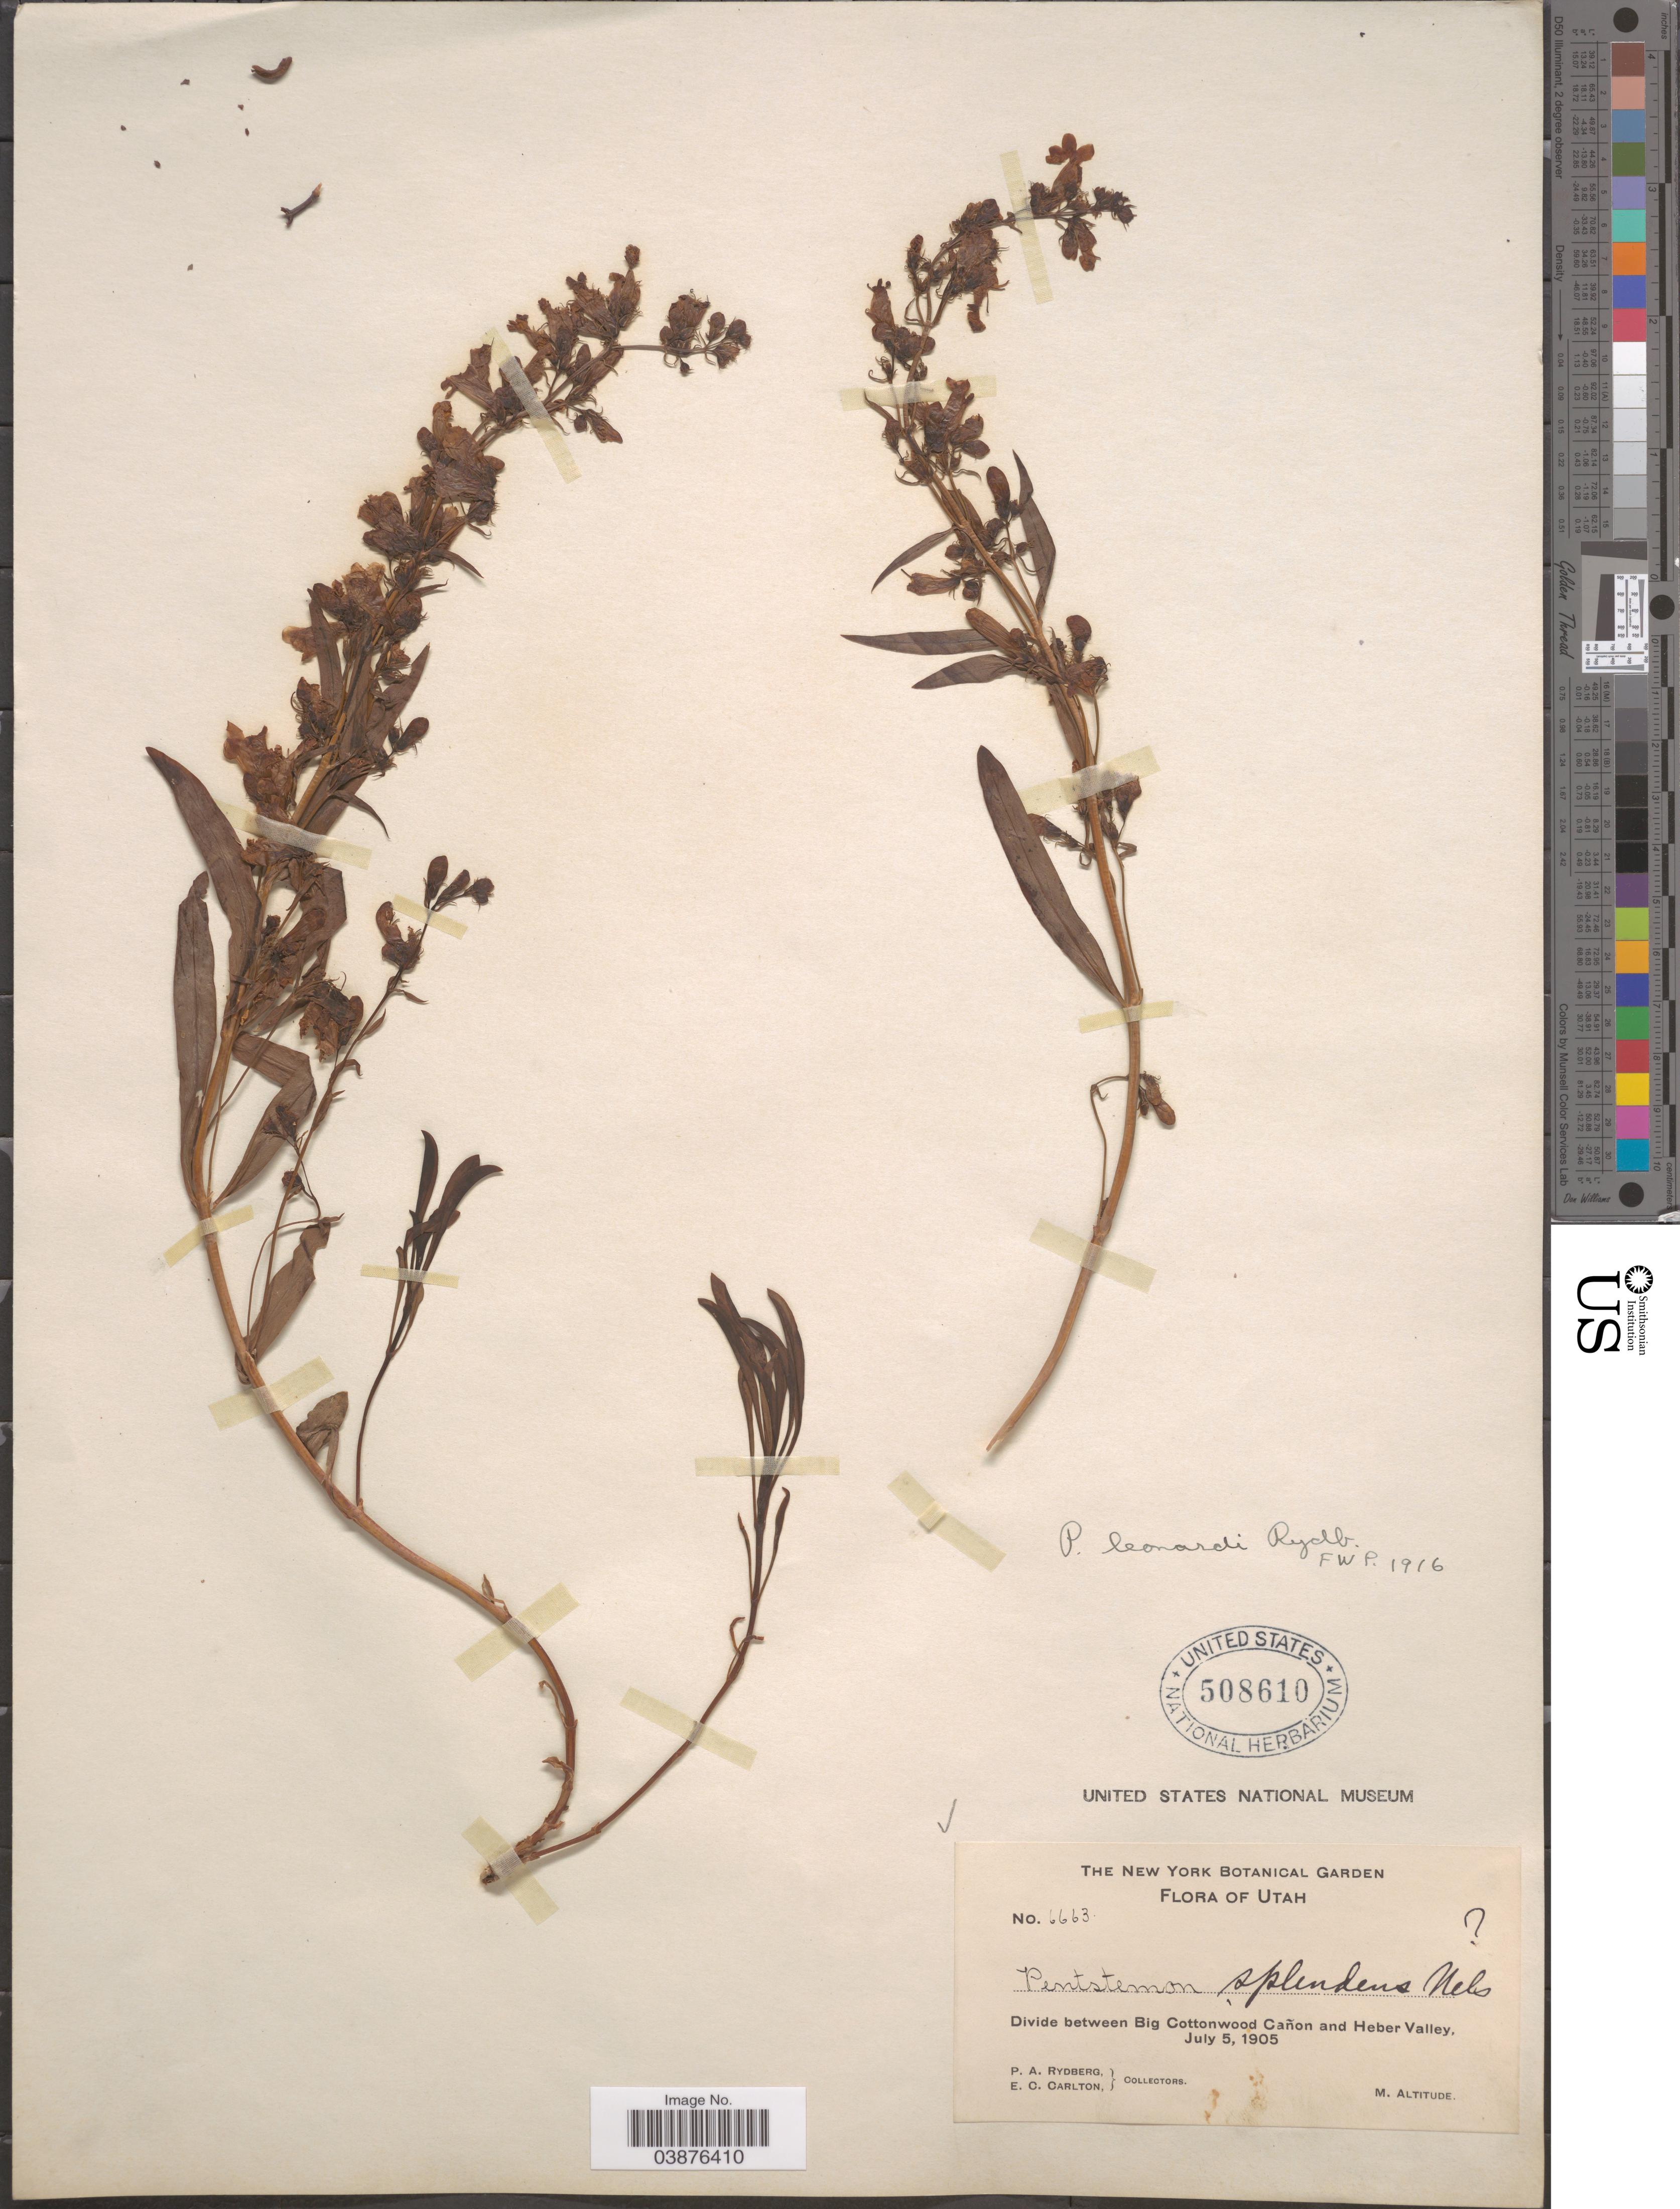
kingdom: Plantae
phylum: Tracheophyta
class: Magnoliopsida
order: Lamiales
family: Plantaginaceae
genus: Penstemon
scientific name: Penstemon leonardii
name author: Rydb.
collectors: P. A. Rydberg & E. Carlton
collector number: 6663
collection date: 1905-07-05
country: United States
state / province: Utah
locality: Divide between Big Cottonwood Cañon and Heber Valley.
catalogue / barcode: US 508610